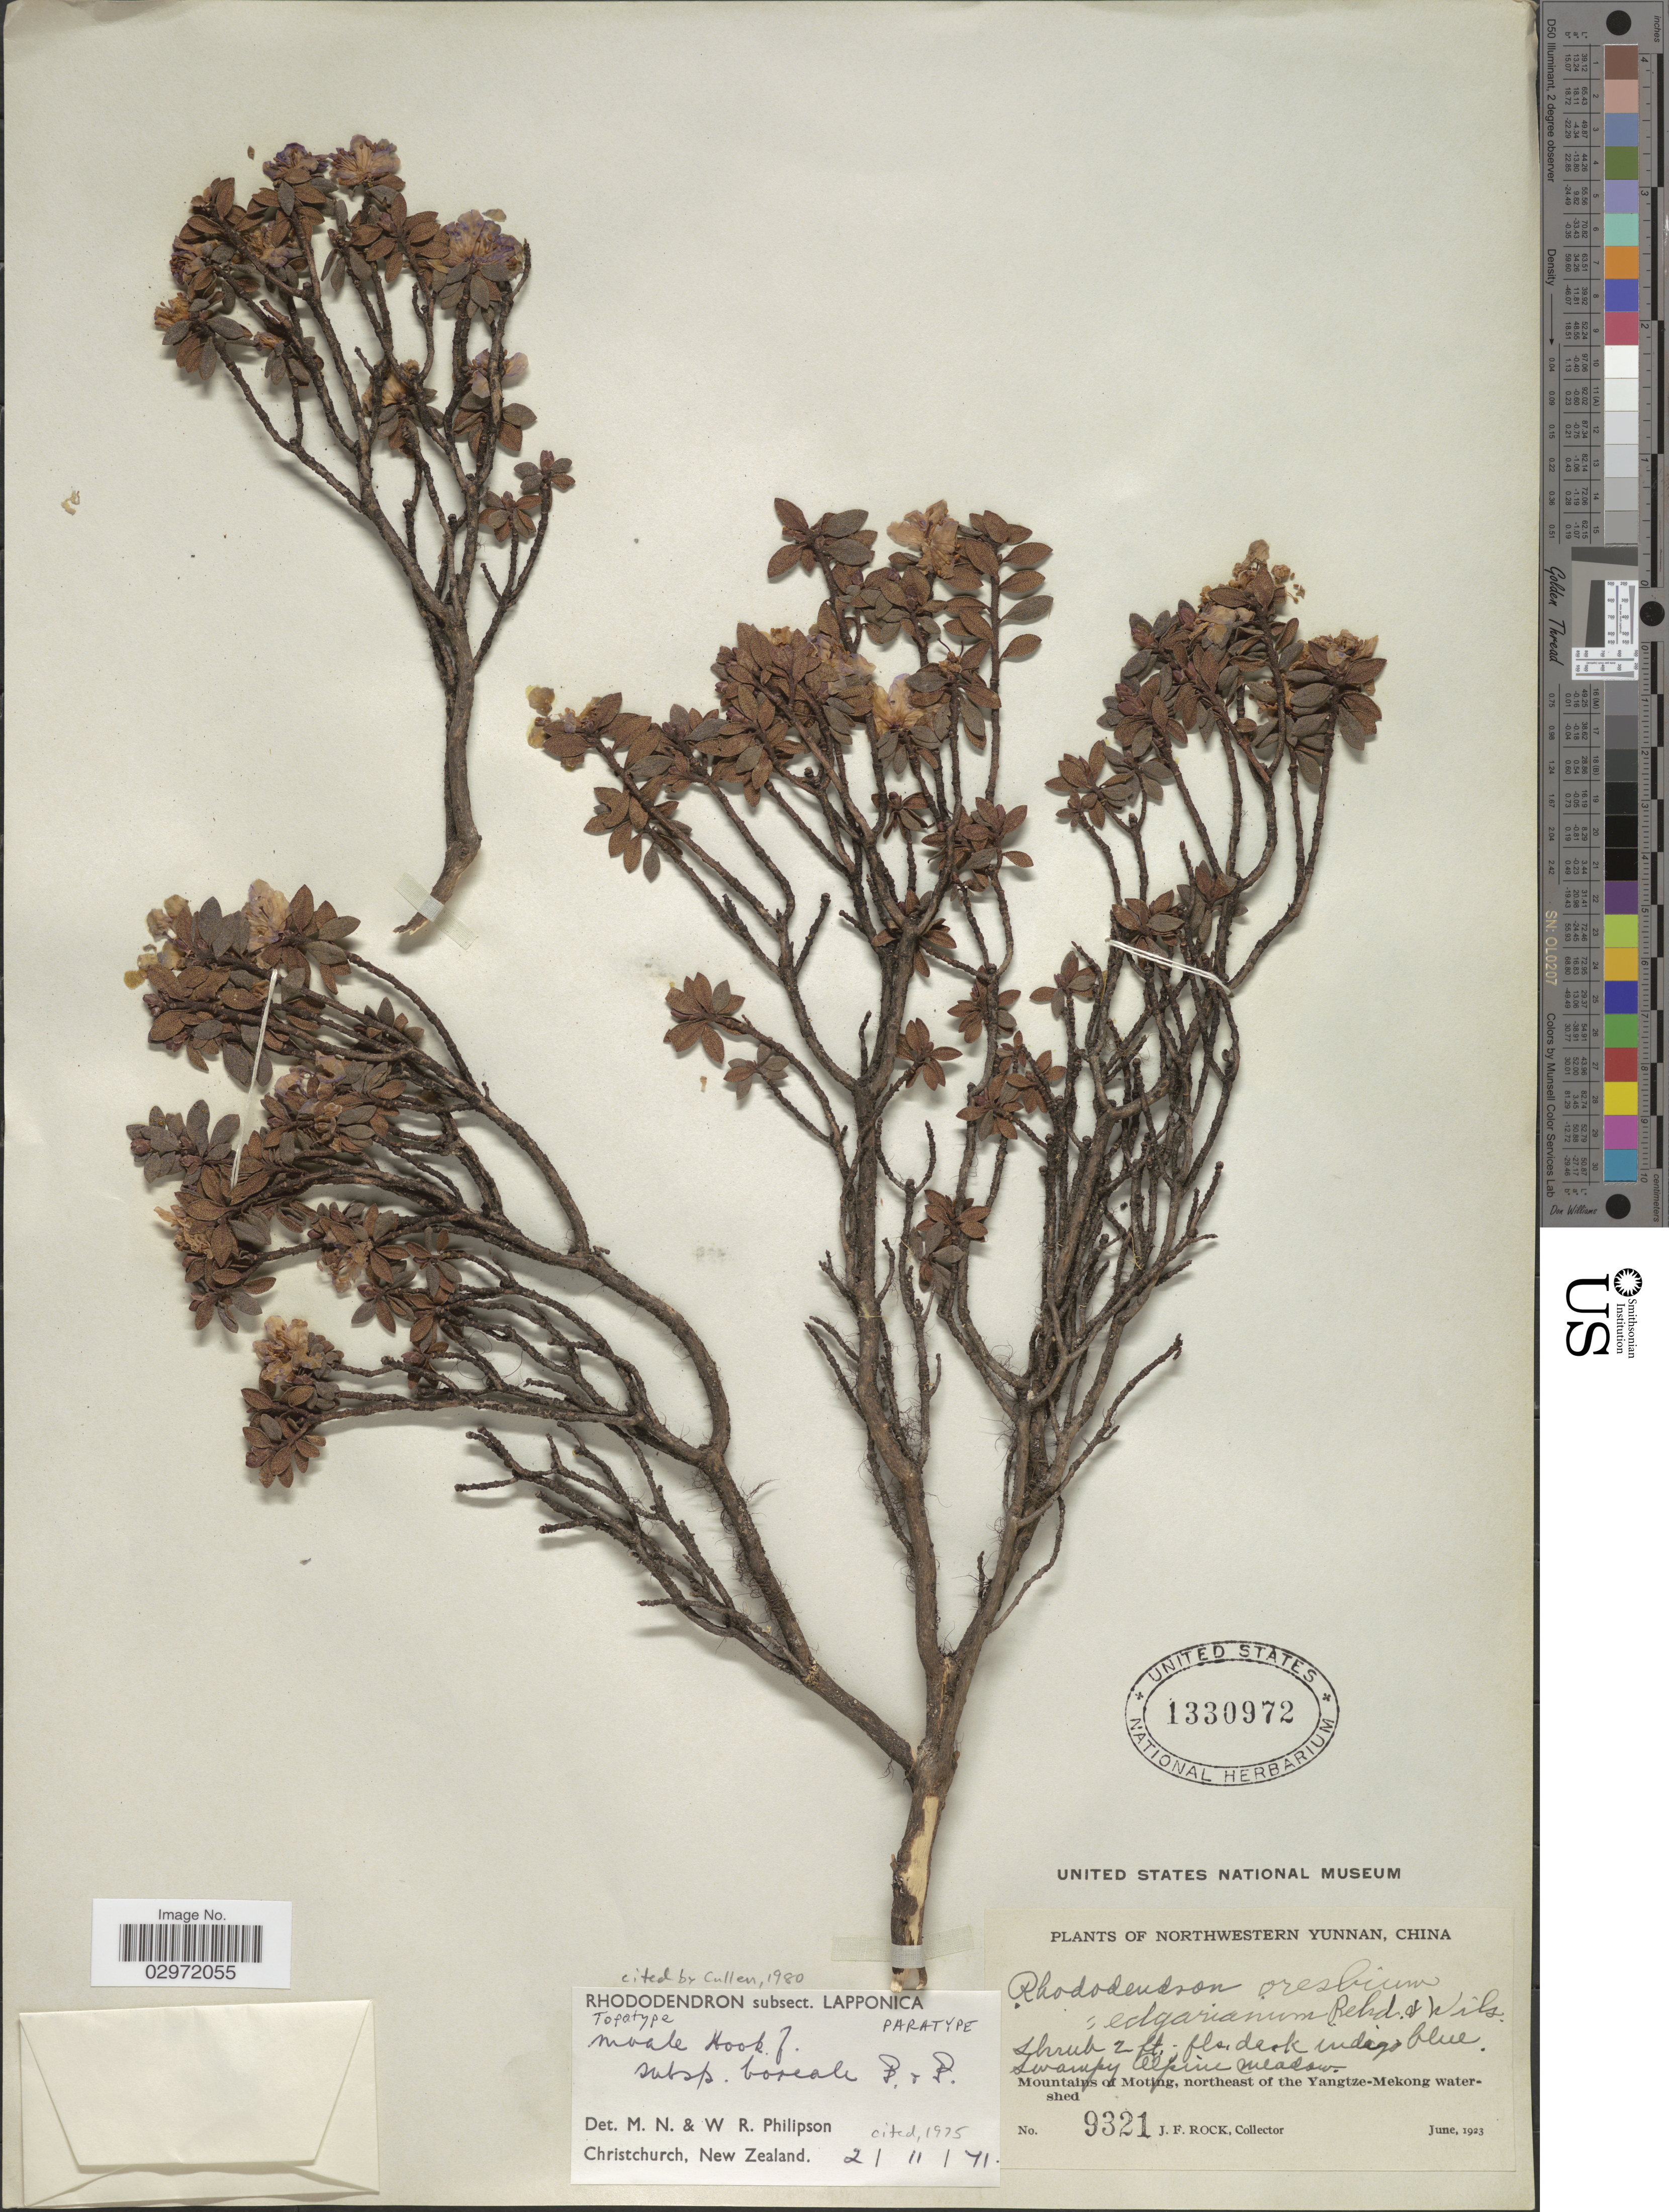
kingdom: Plantae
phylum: Tracheophyta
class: Magnoliopsida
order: Ericales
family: Ericaceae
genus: Rhododendron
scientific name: Rhododendron nivale subsp. boreale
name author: Philipson & M. N. Philipson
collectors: J. Rock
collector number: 9321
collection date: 1923-06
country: China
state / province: Yunnan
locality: Northwestern Yunnan. Mountains of Moting, northeast of the Yangtze-Mekong watershed.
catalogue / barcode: US 1330972